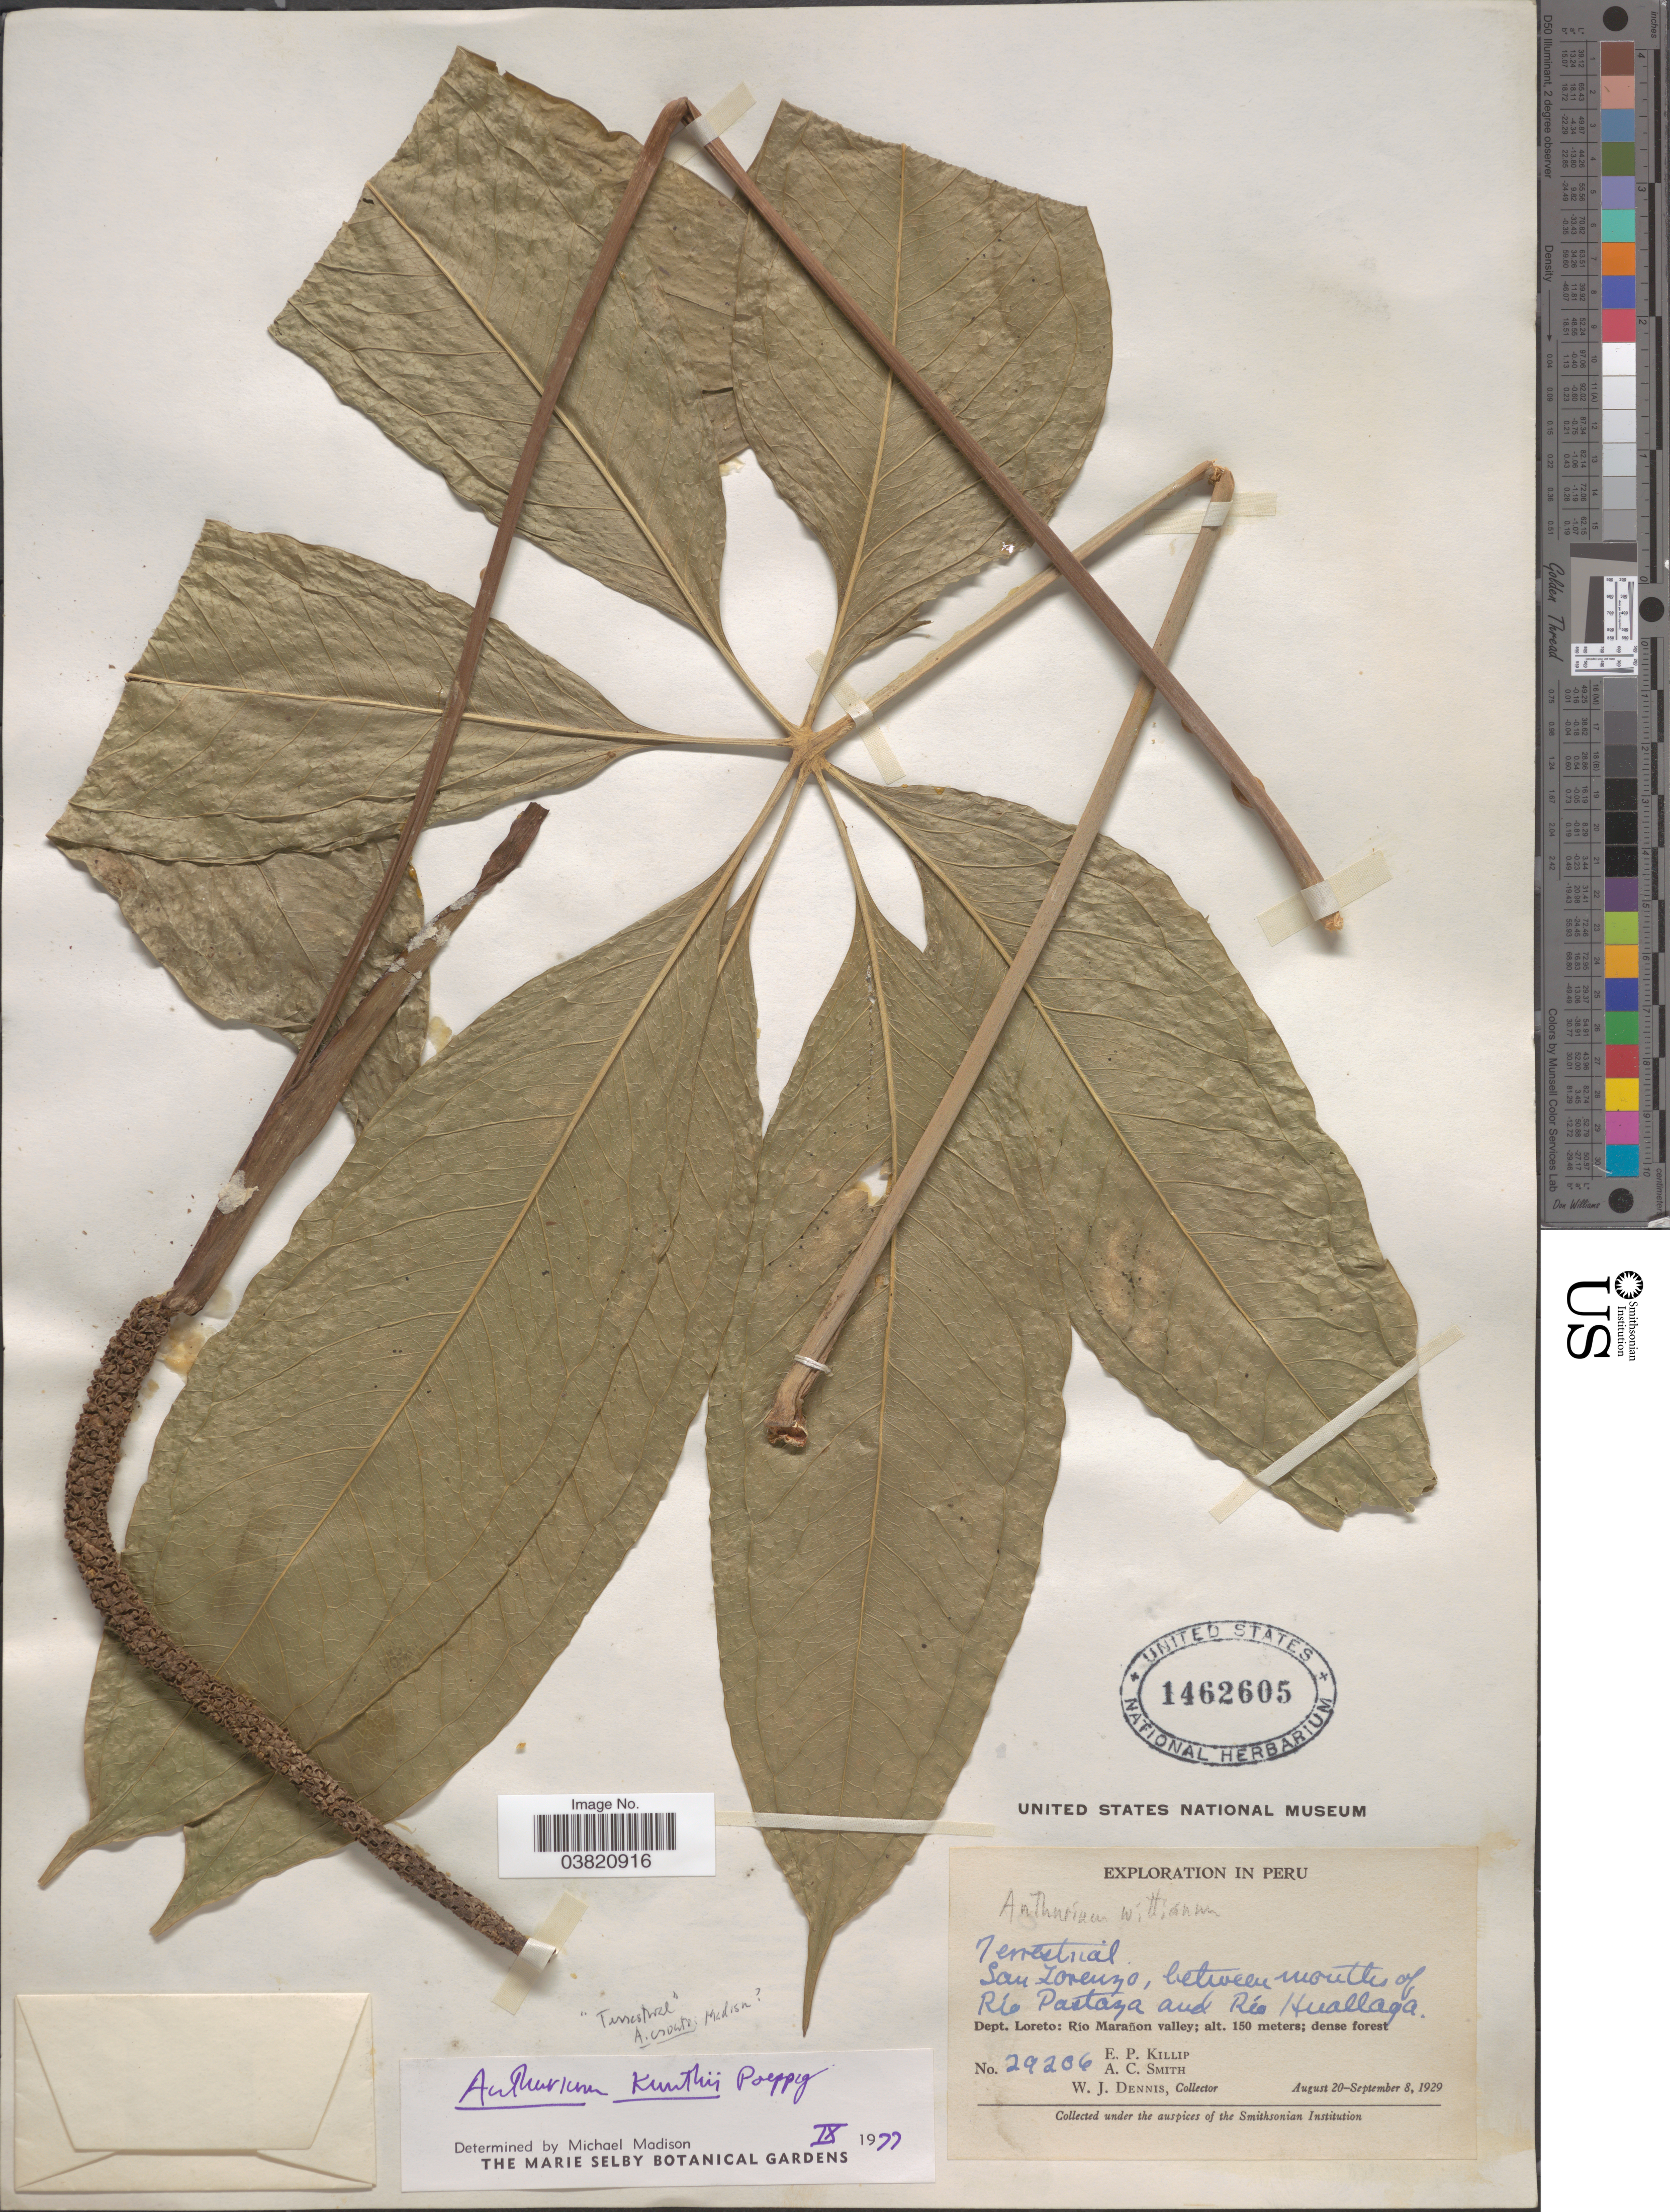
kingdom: Plantae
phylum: Tracheophyta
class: Liliopsida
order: Alismatales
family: Araceae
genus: Anthurium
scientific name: Anthurium kunthii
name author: Poepp.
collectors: E. P. Killip, A. C. Smith & W. J. Dennis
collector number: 29206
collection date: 1929-08-20/1929-09-08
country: Peru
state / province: Loreto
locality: San Lorenzo, between mouth of Río Pastaza and Río Huallaga. Dept. Loreto: Río Marañon valley.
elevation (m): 150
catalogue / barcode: US 1462605